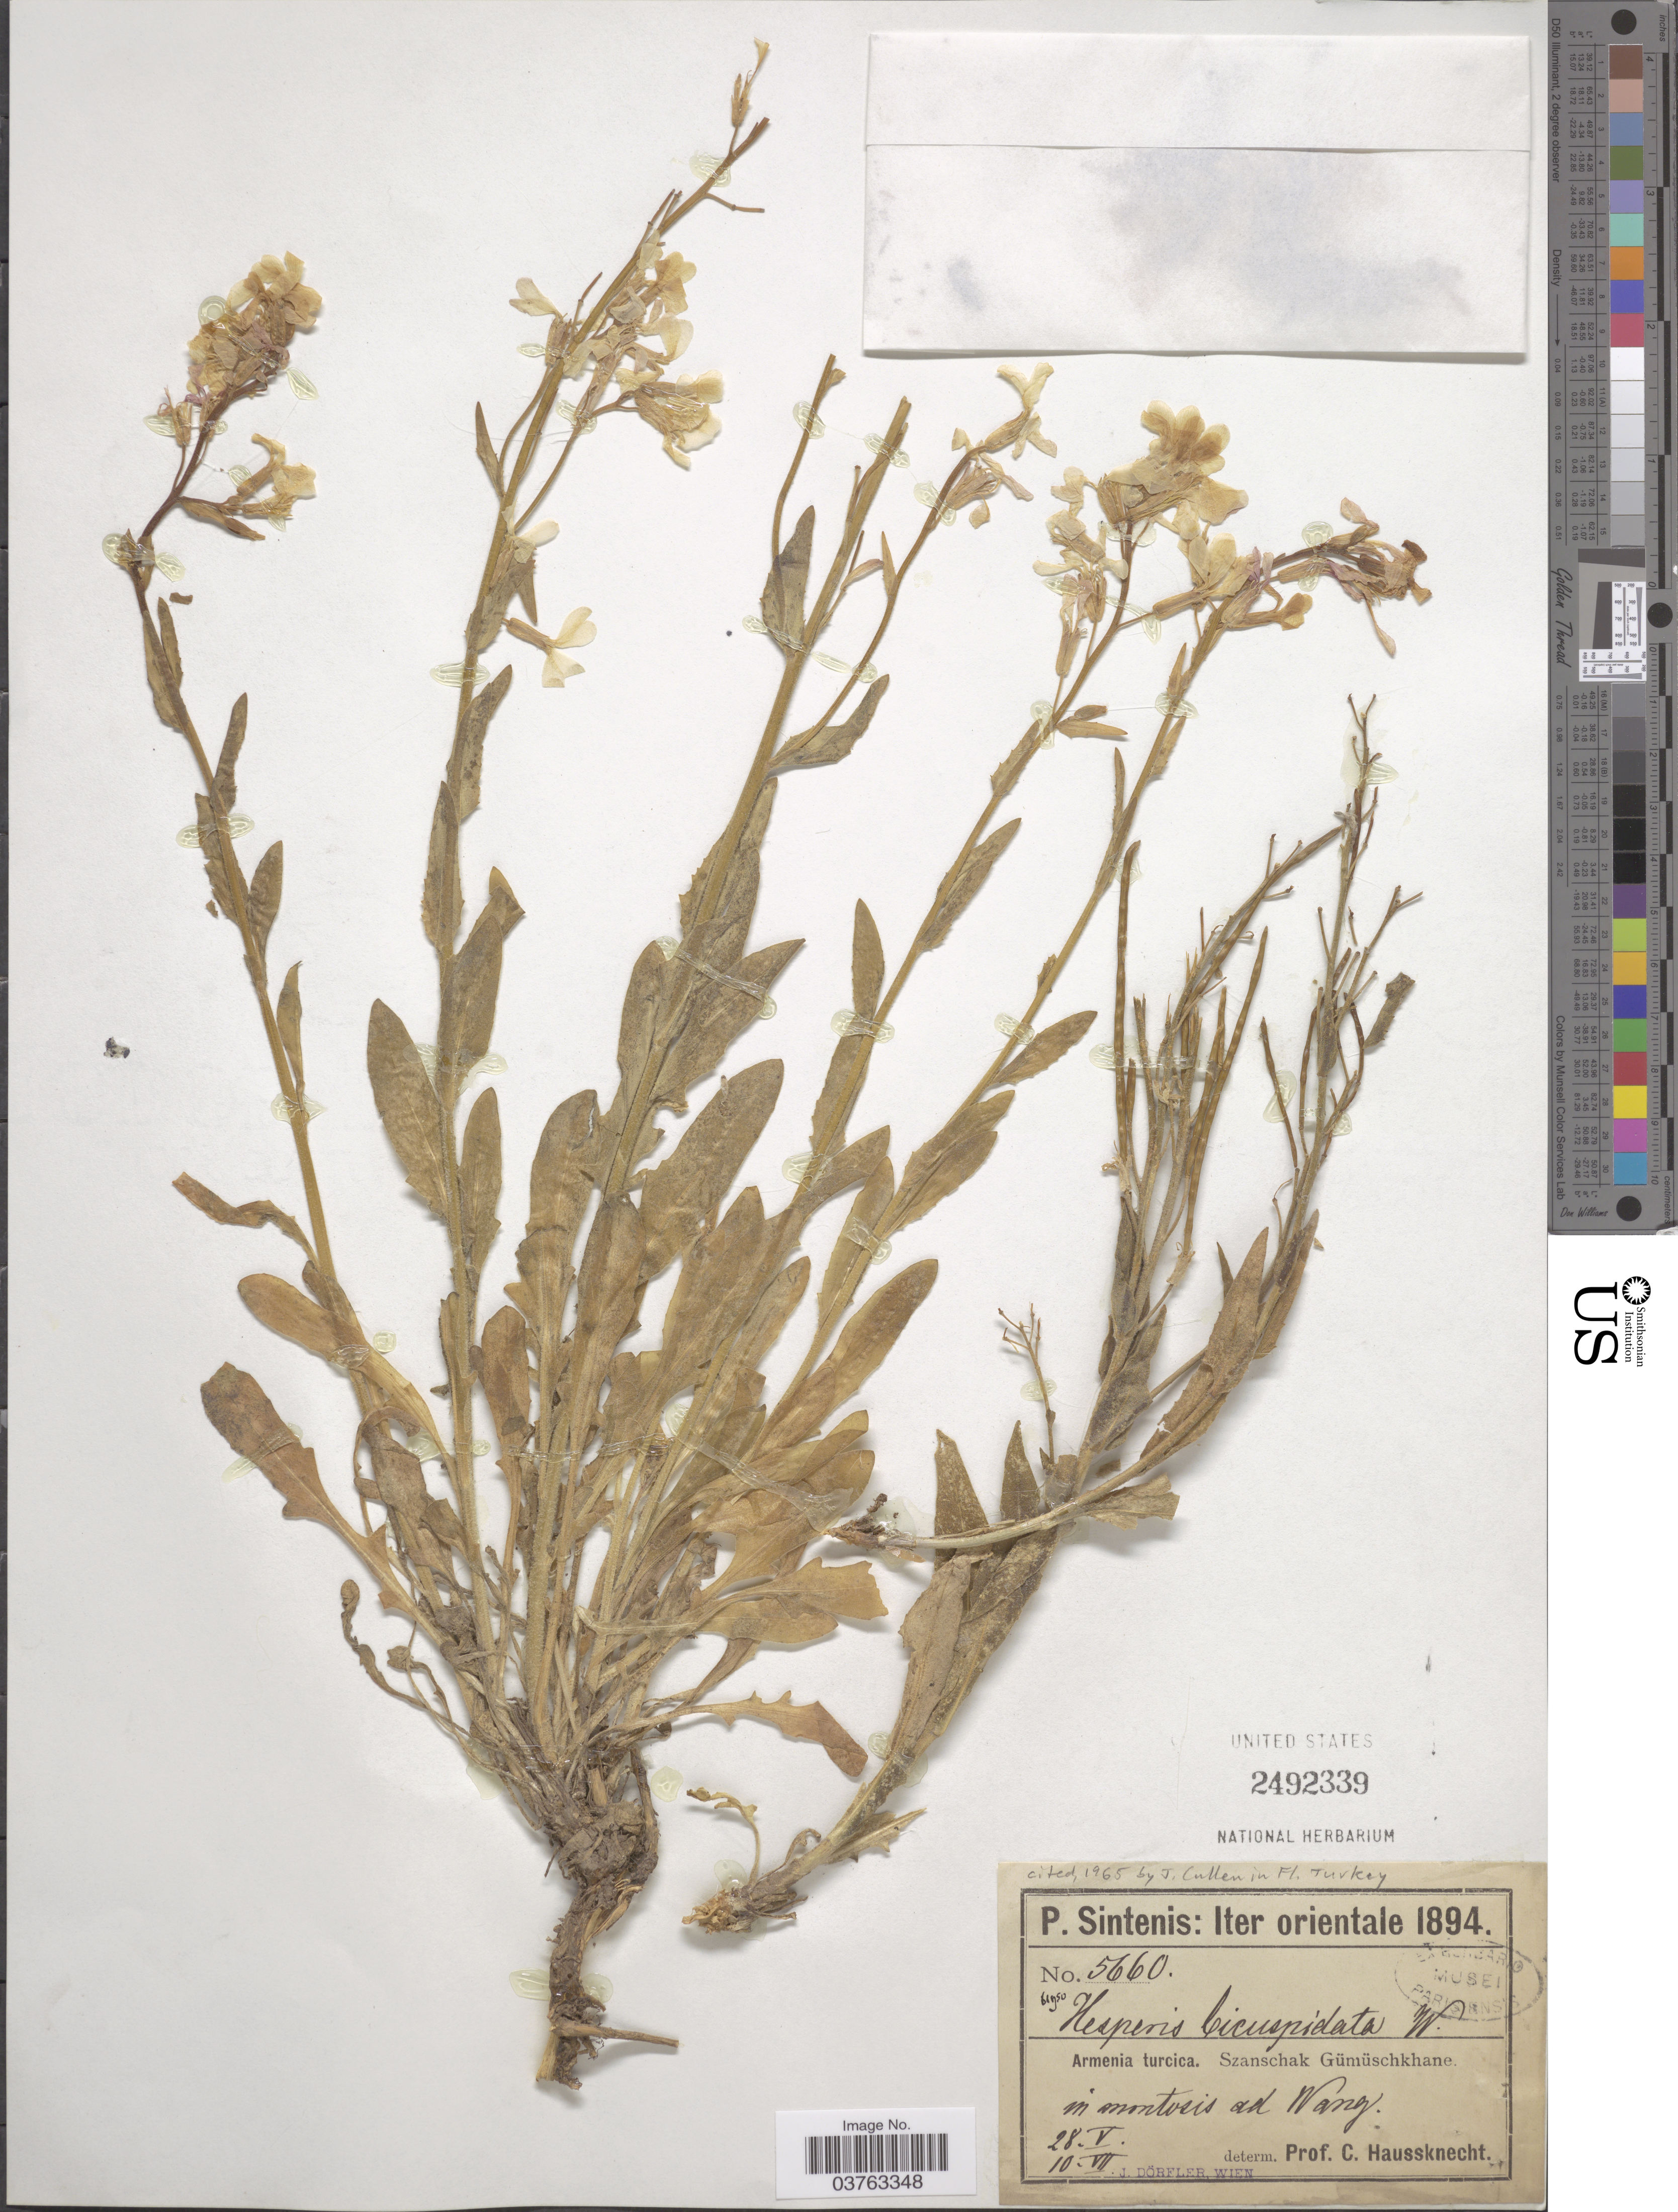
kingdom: Plantae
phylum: Tracheophyta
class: Magnoliopsida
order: Brassicales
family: Brassicaceae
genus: Hesperis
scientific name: Hesperis bicuspidata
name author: Poir.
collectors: P. Sintenis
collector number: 5660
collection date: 1894-05-28/1894-07-10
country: Turkey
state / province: Gumushane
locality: Iter orientale. Armenia turcica. Szandschak Gümüschkhane. In montosis ad Wang.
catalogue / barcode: US 2492339